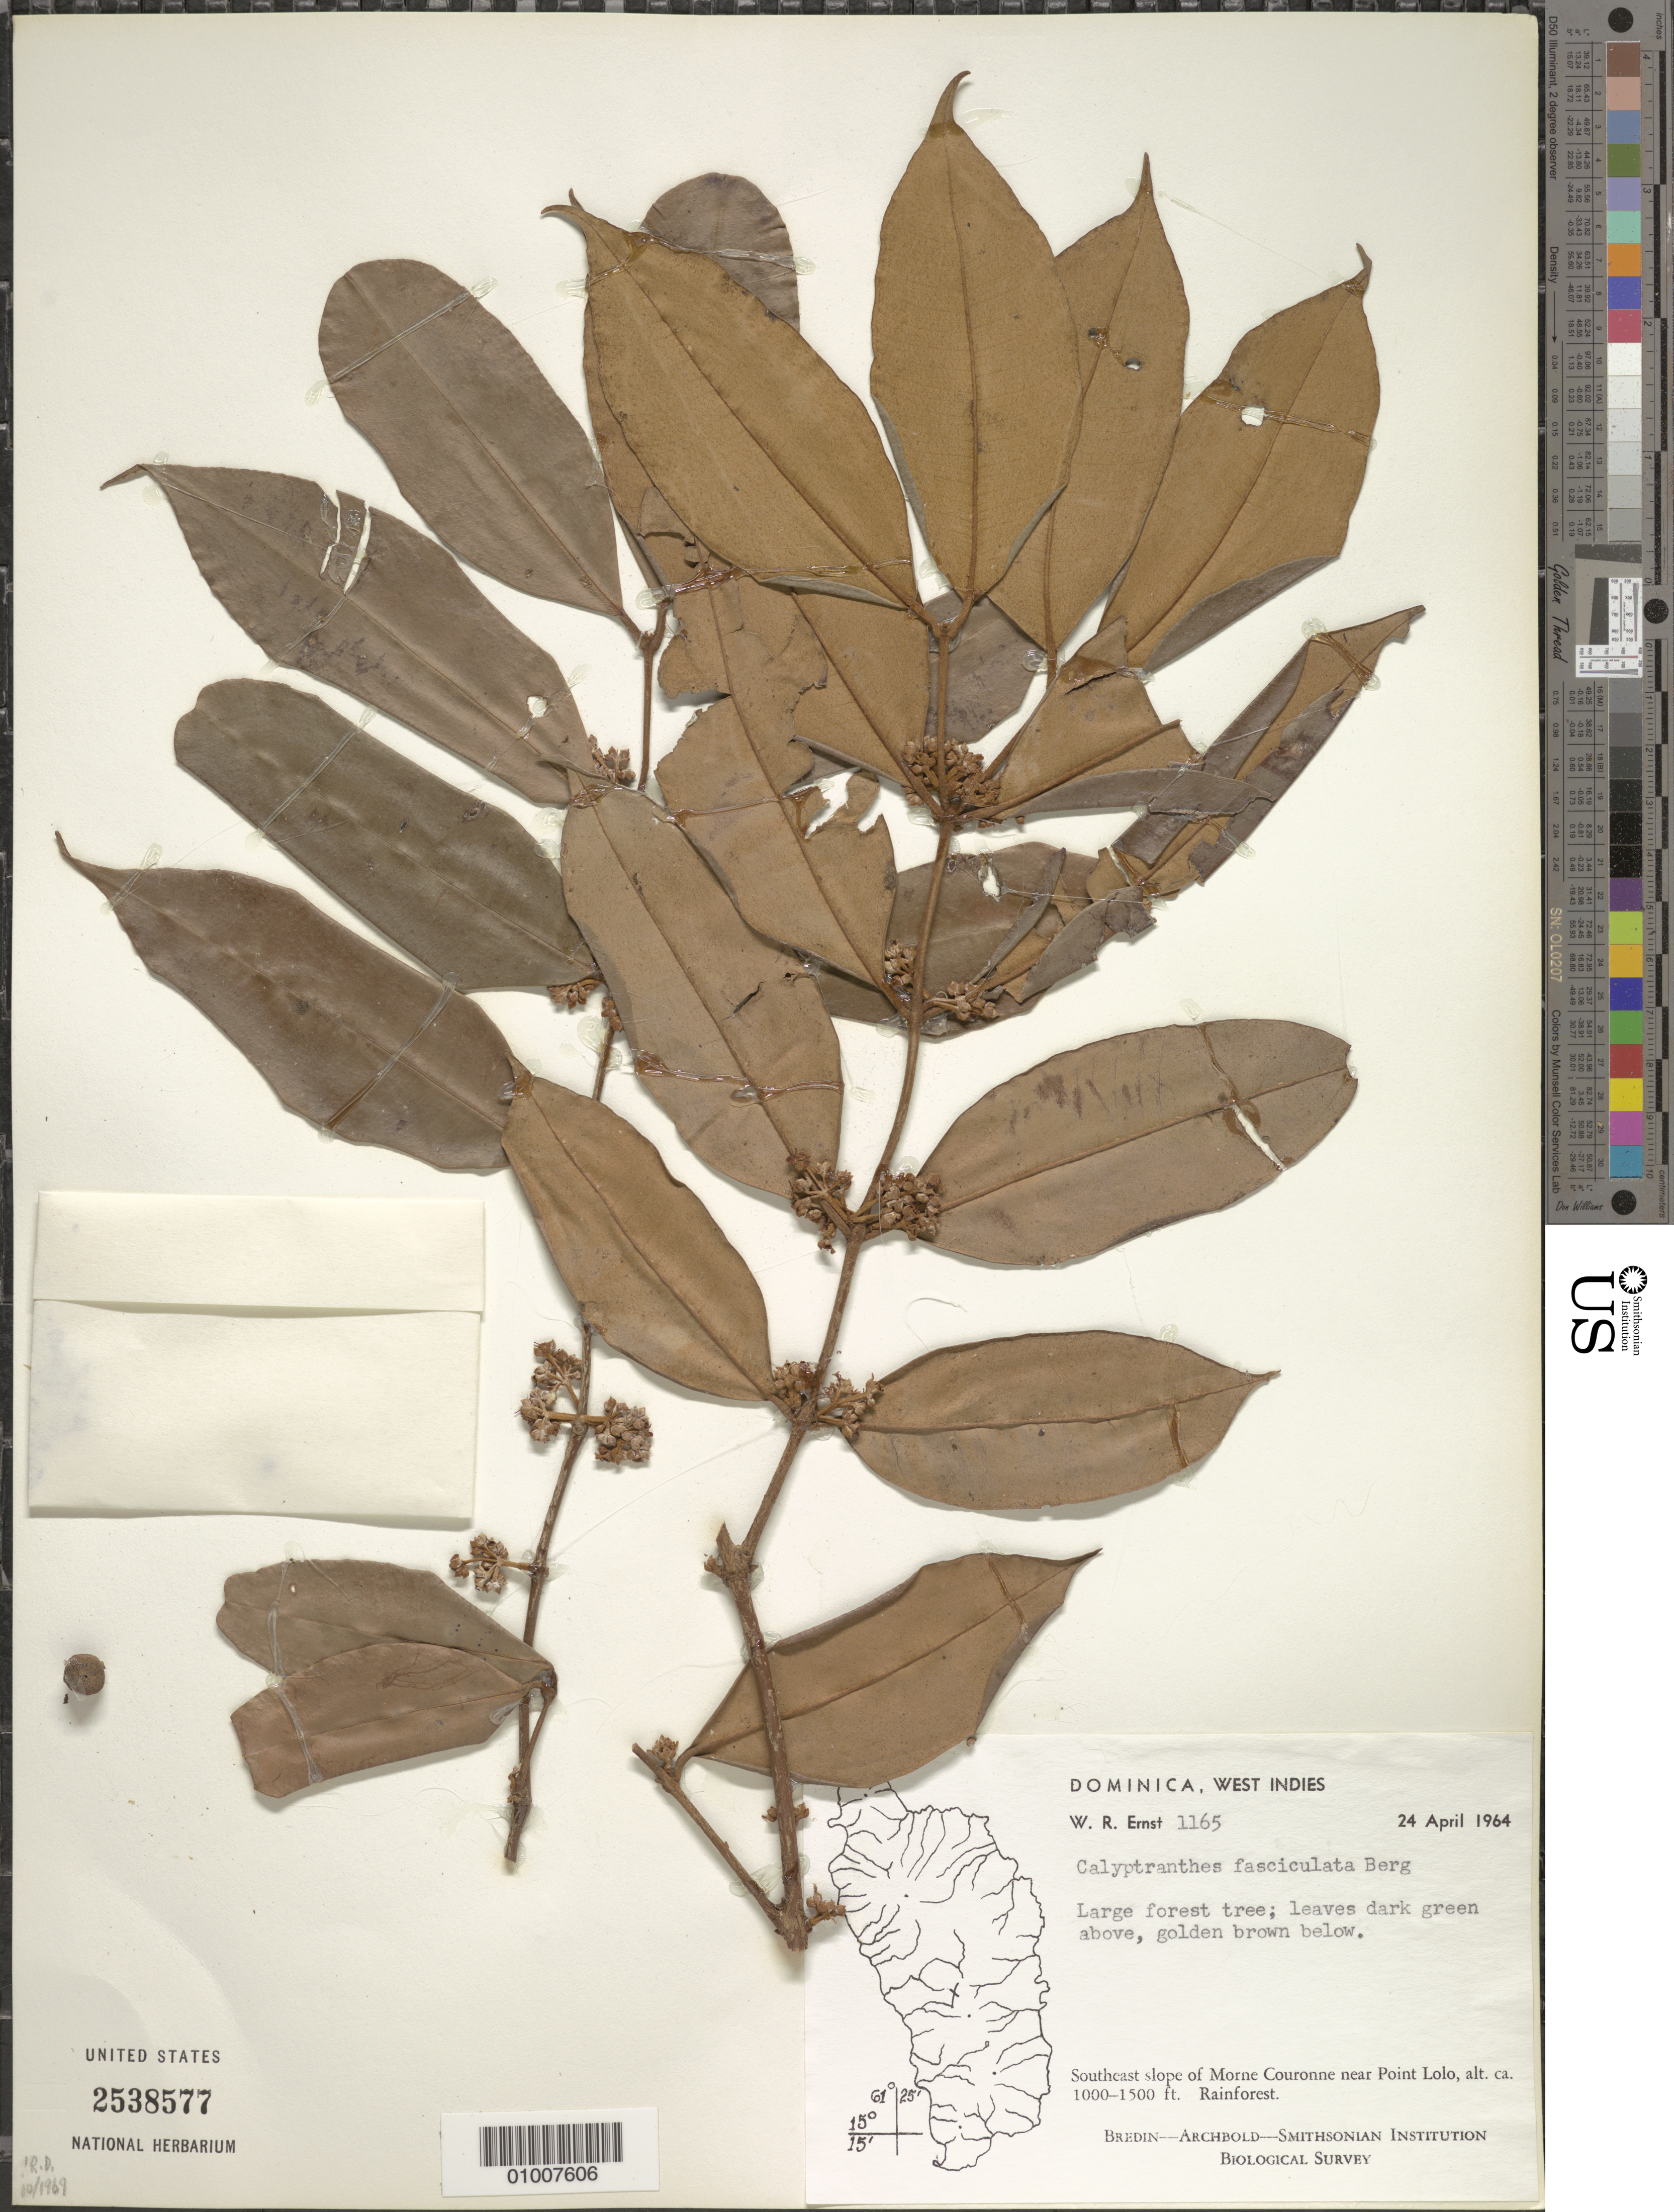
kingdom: Plantae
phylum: Tracheophyta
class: Magnoliopsida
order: Myrtales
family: Myrtaceae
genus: Myrcia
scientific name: Myrcia fasciculata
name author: (O. Berg) K. Campbell & K. Samra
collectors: W. R. Ernst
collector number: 1165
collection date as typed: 24 Apr 1964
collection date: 1964-04-24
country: Dominica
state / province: St. George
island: Dominica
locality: Southeast slope of Morne Couronne near Point Lolo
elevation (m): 305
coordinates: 0 N, 0 E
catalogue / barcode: US 2538577